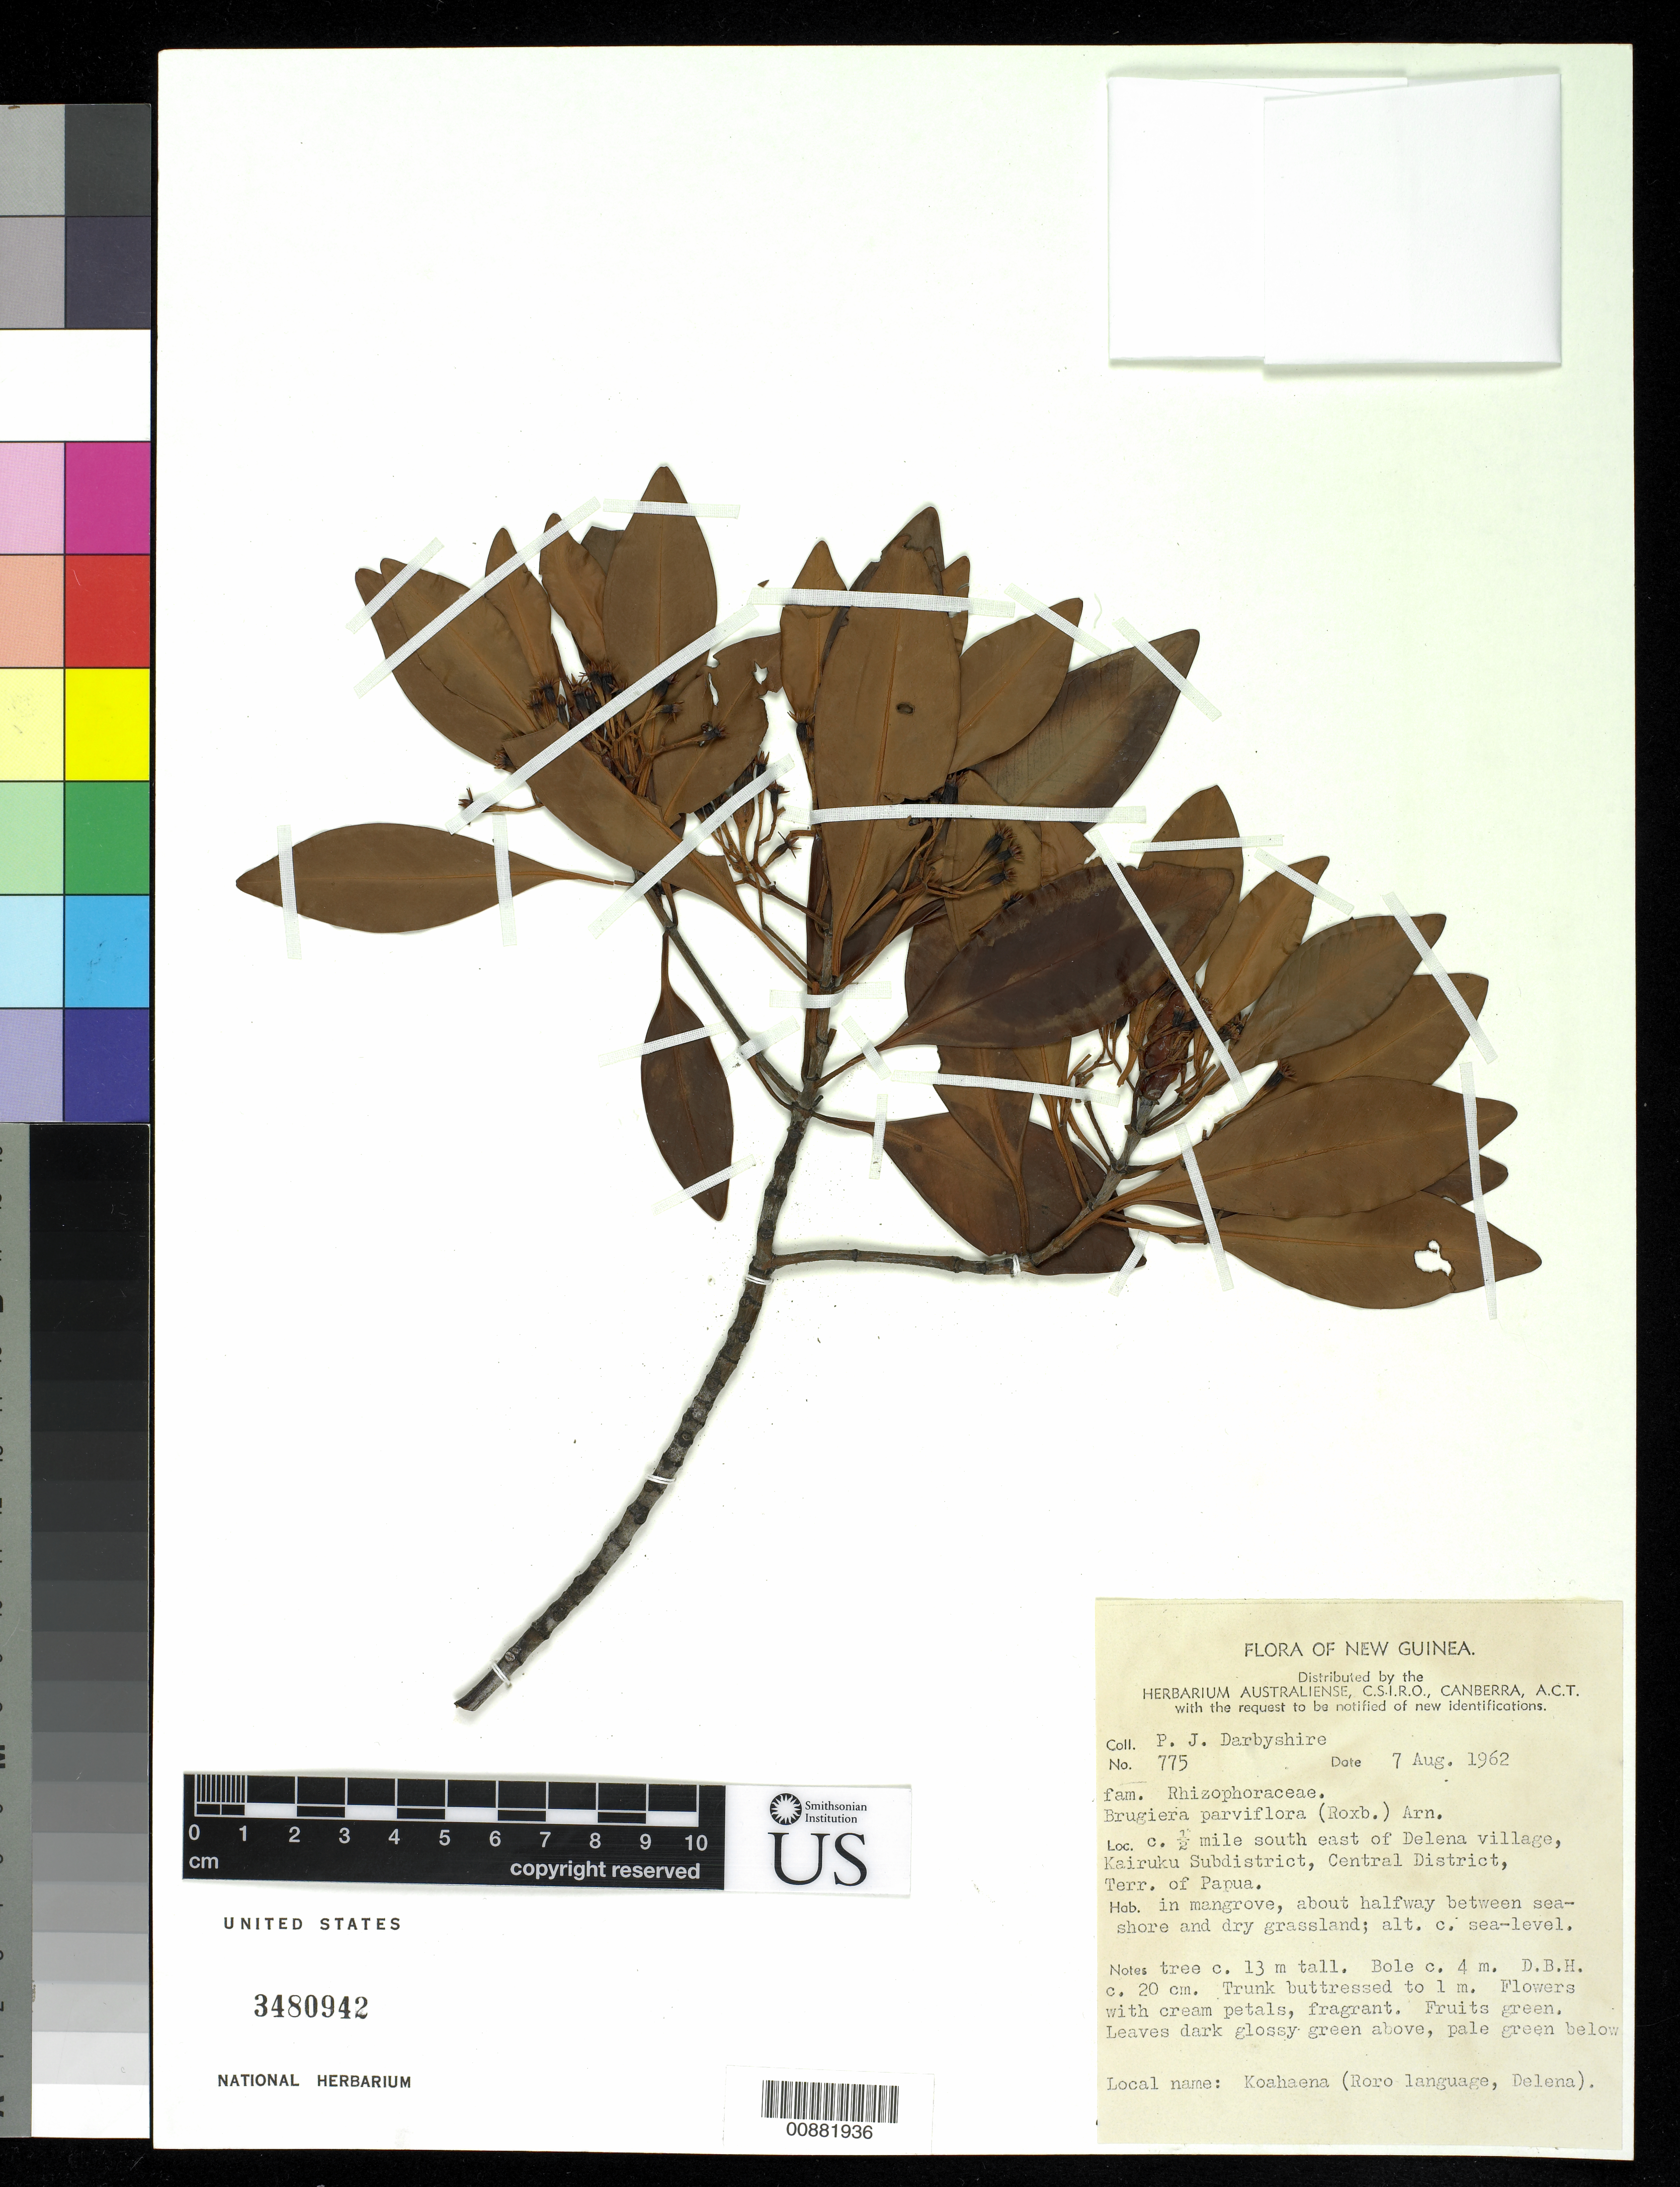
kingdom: Plantae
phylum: Tracheophyta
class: Magnoliopsida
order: Malpighiales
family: Rhizophoraceae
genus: Bruguiera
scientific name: Bruguiera parviflora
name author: (Roxb.) Wight & Arn. ex Griff.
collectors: P. Darbyshire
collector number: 775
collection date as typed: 13 Aug 1962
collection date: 1962-08-13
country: Papua New Guinea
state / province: Central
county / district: Kairuku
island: New Guinea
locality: near Hisiu village, Kairuku Subdistrict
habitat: in mangrove, about halfway between seashore and dry grassland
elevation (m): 2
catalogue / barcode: US 3480942